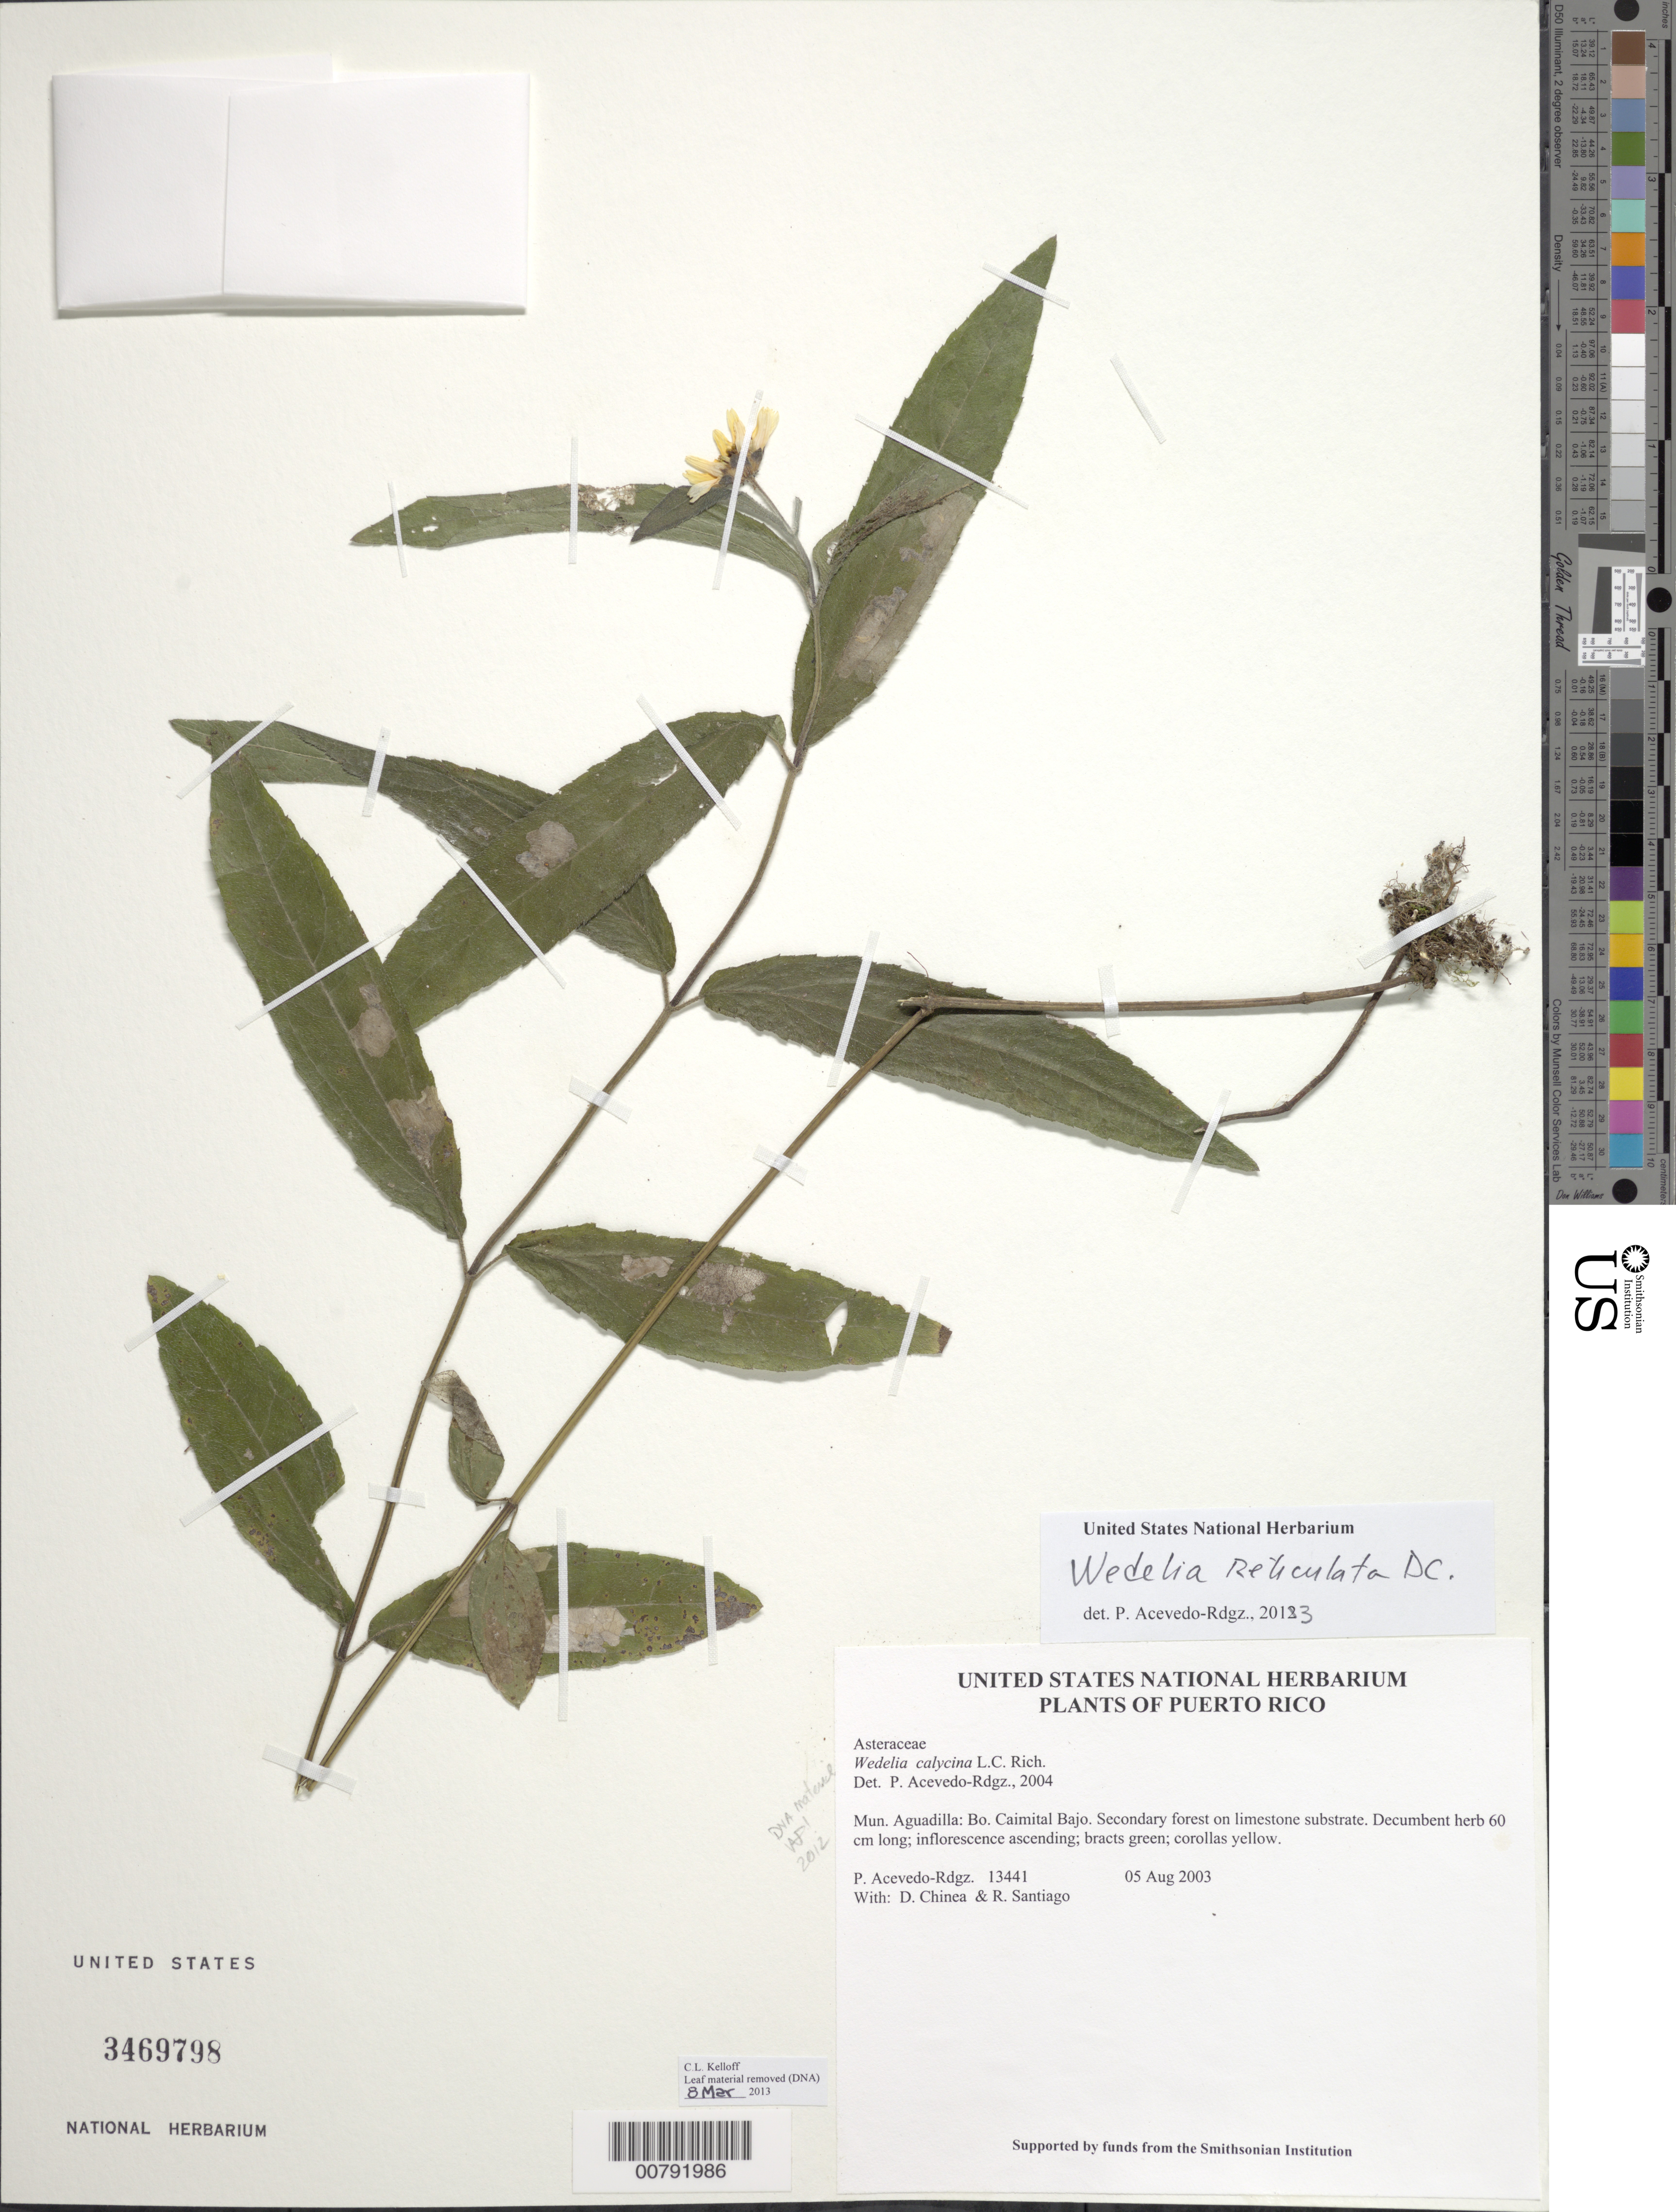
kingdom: Plantae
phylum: Tracheophyta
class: Magnoliopsida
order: Asterales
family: Asteraceae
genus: Wedelia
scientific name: Wedelia reticulata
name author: DC.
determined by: Acevedo-Rodríguez, P., (BOT), Smithsonian Institution - National Museum of Natural History (UNITED STATES)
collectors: P. Acevedo-Rodr., D. Chinea & R. Santiago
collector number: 13441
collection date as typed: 05 Aug 2003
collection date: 2003-08-05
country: Puerto Rico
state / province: Aguadilla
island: Puerto Rico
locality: Mun. Aguadilla: Bo. Caimital Bajo.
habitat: Secondary forest on limestone substrate.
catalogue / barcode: US 3469798